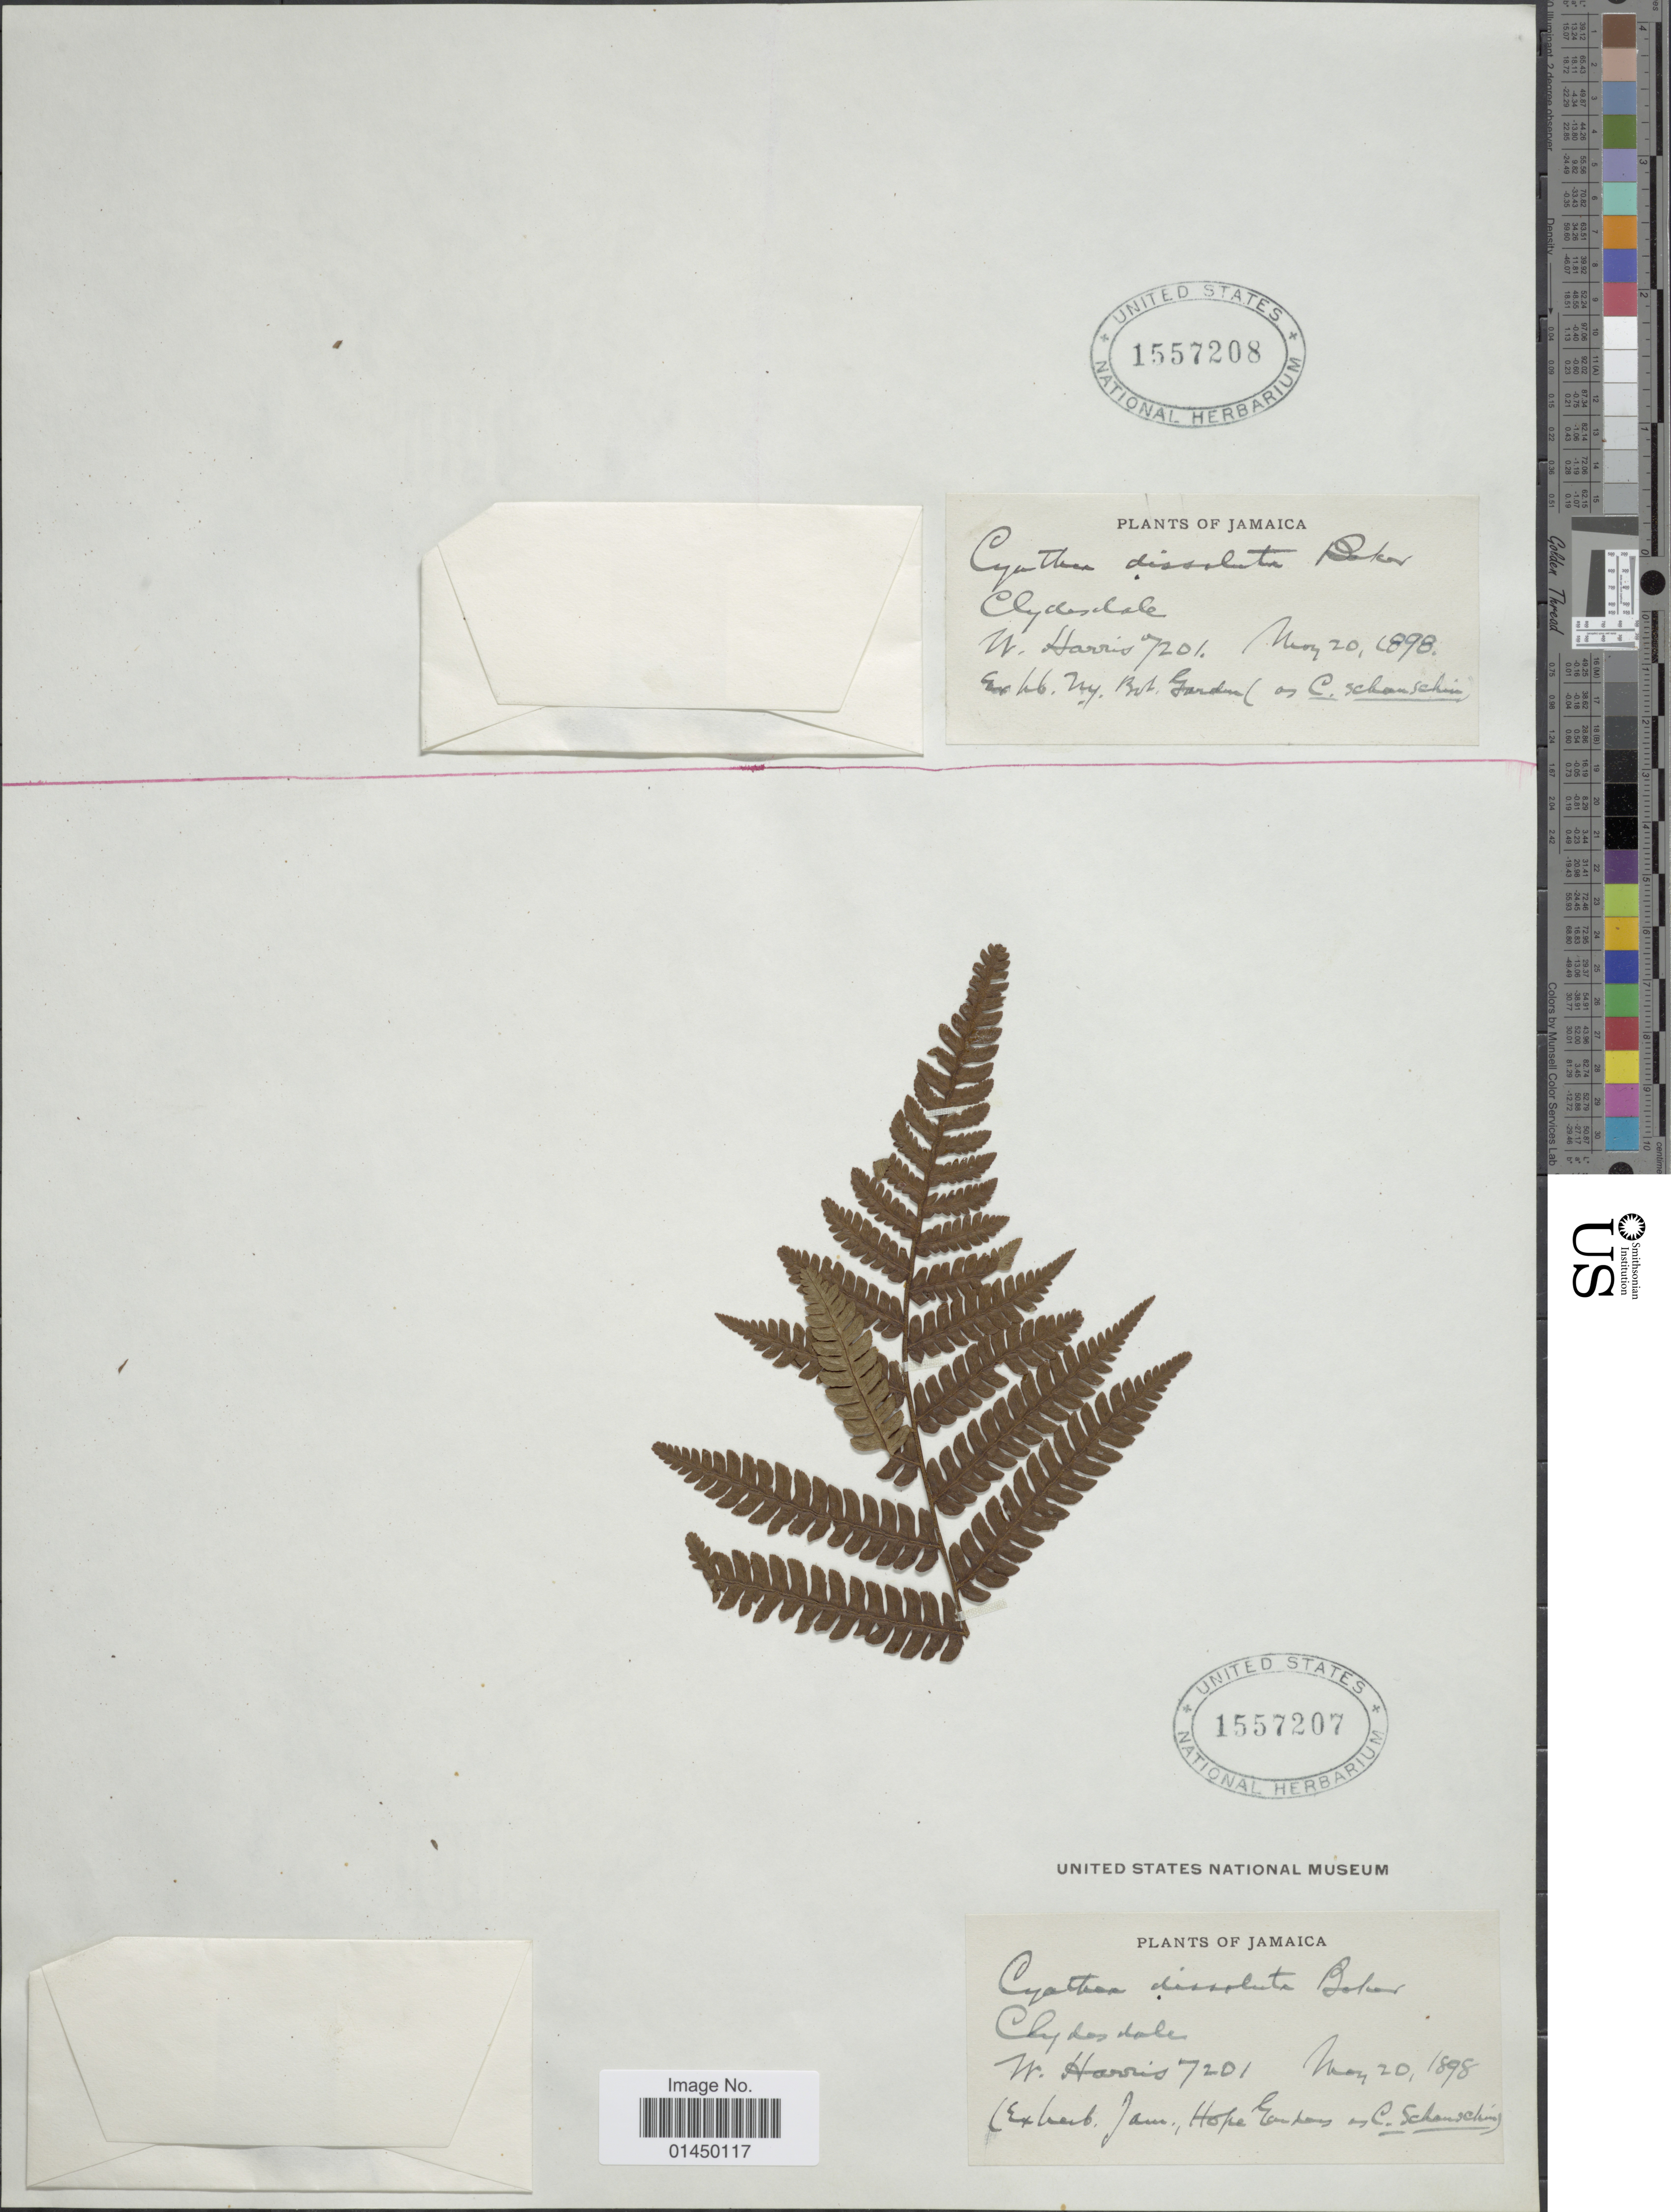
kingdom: Plantae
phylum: Tracheophyta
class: Polypodiopsida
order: Cyatheales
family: Cyatheaceae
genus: Cyathea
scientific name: Cyathea dissoluta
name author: Baker in Jenman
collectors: W. Harris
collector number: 7201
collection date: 1898-05-20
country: Jamaica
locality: Clydesdale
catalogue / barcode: US 1557208-2